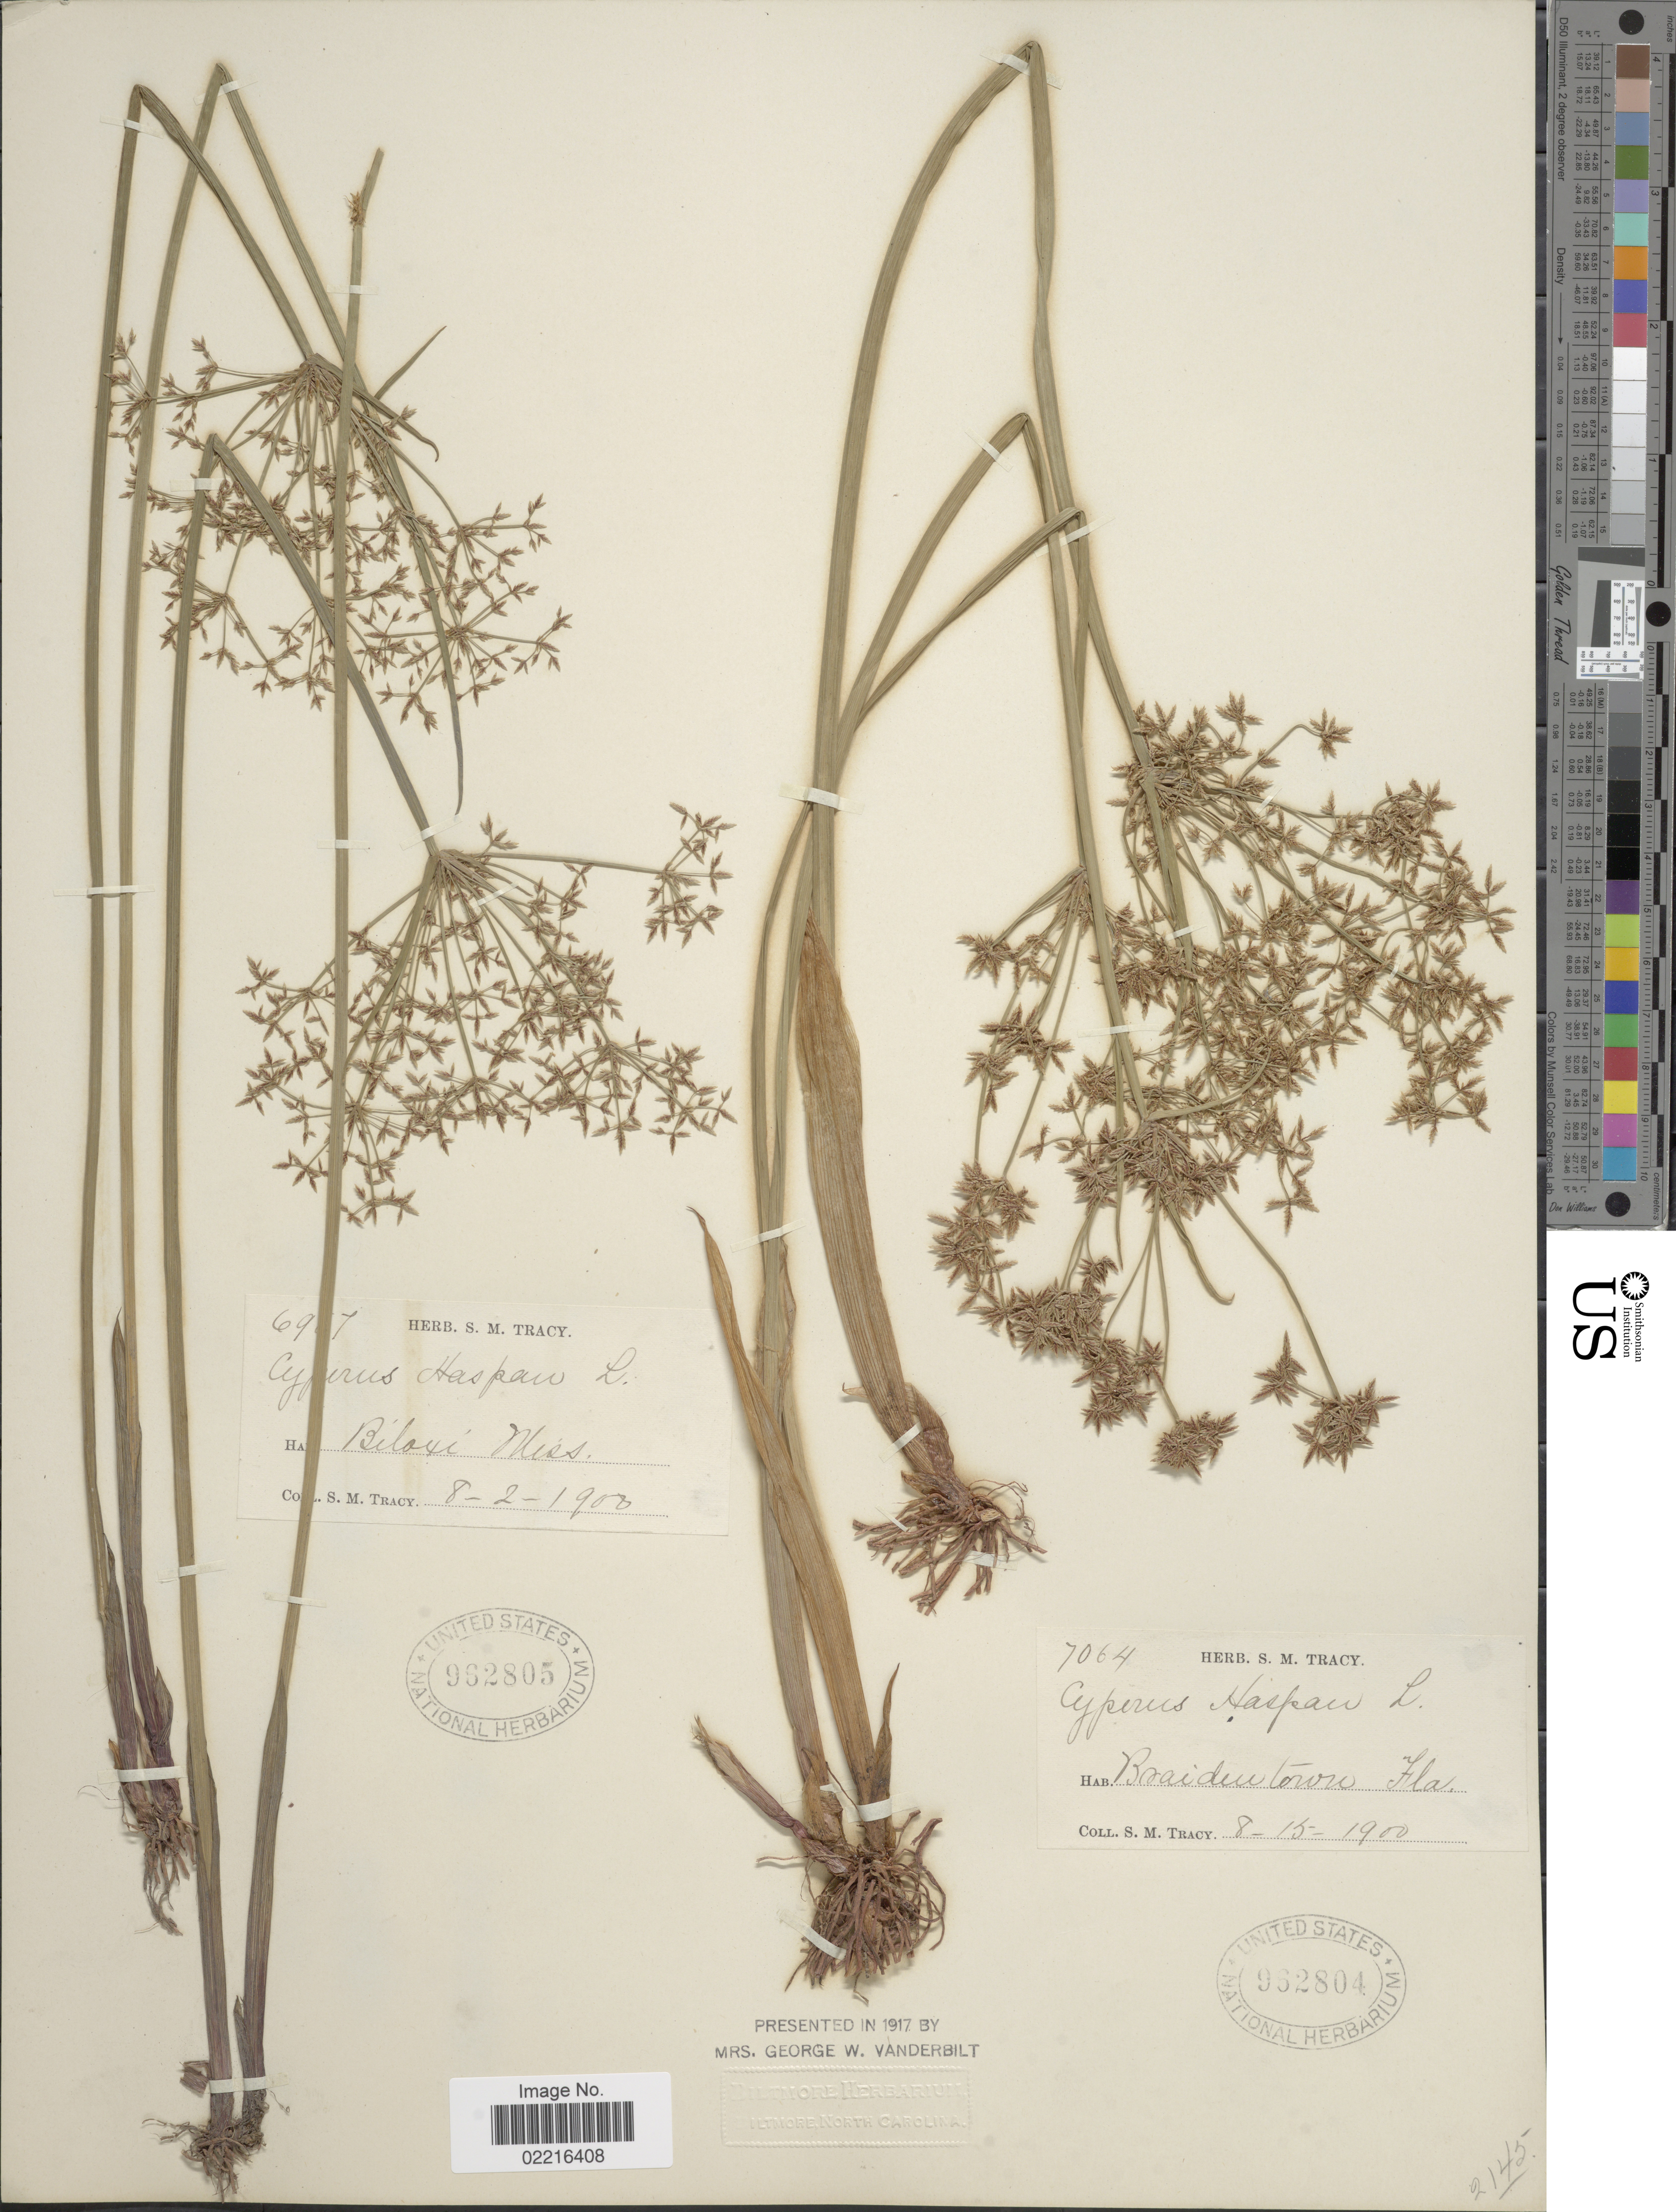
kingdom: Plantae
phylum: Tracheophyta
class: Liliopsida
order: Poales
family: Cyperaceae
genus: Cyperus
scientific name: Cyperus haspan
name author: L.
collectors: S. M. Tracy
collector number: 69!7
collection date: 1900-08-02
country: United States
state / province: Mississippi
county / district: Harrison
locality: Biloxi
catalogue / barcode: US 962805